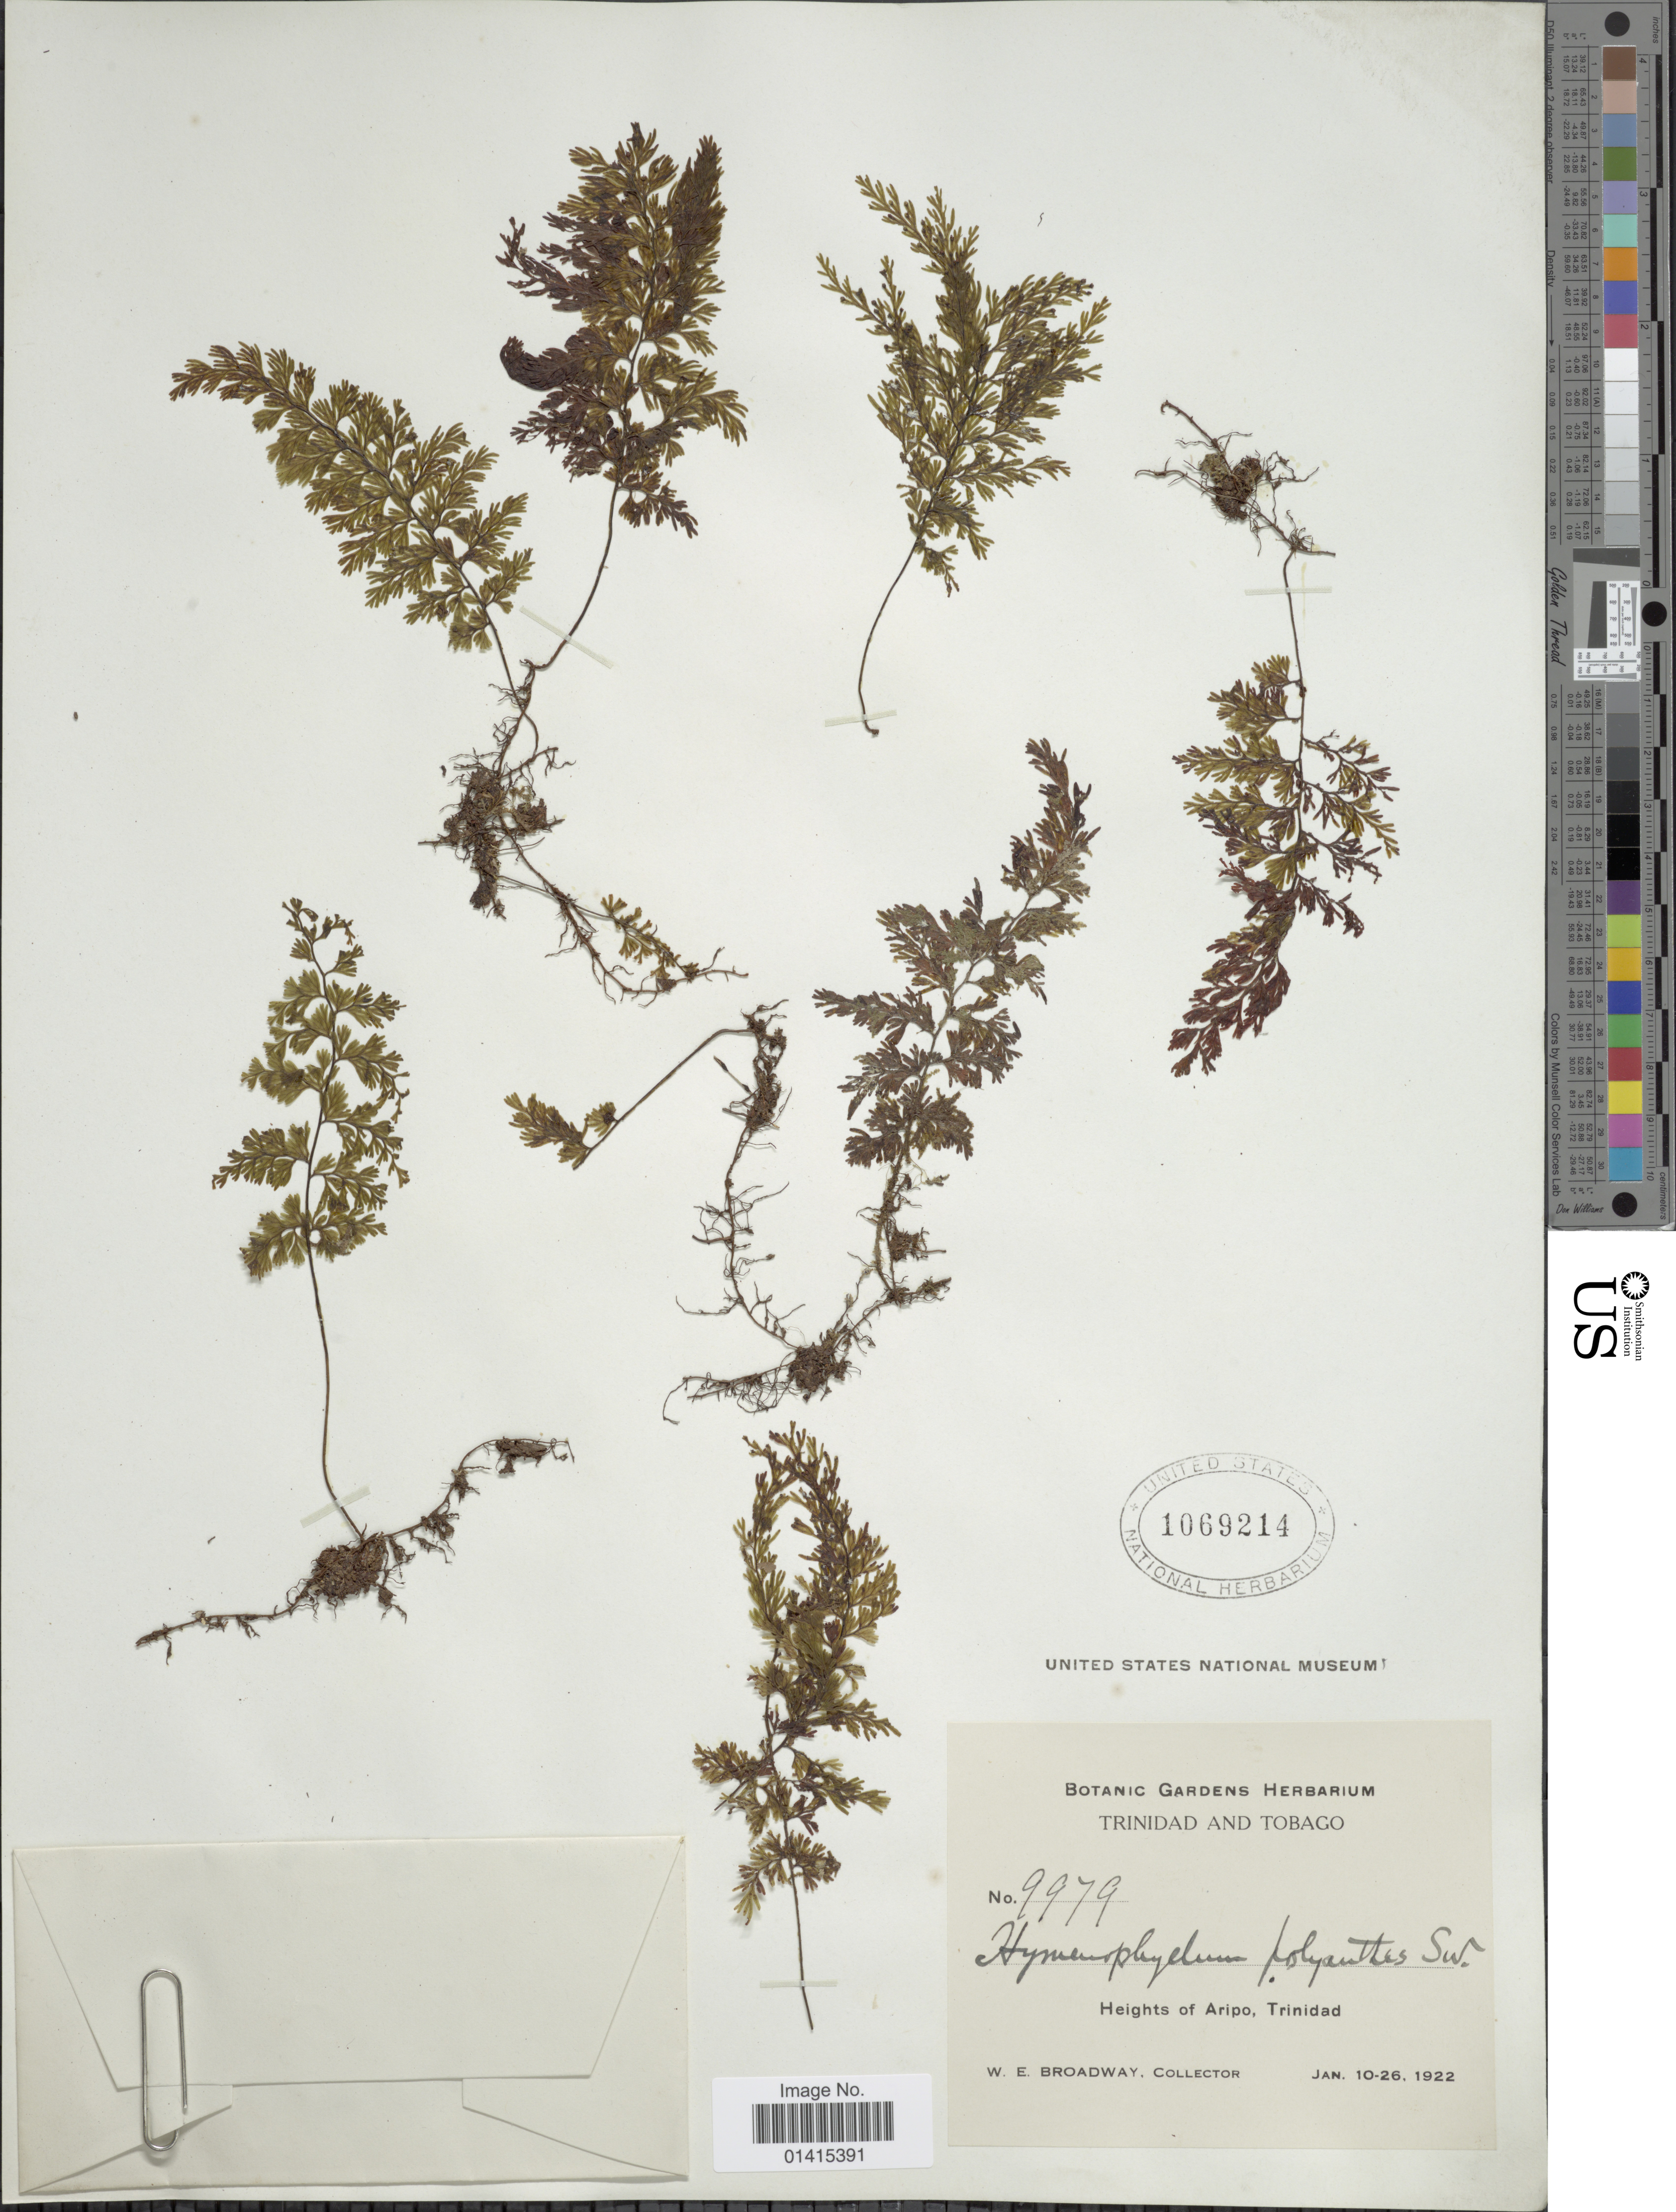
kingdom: Plantae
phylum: Tracheophyta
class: Polypodiopsida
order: Hymenophyllales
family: Hymenophyllaceae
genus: Hymenophyllum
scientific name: Hymenophyllum polyanthos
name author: (Sw.) Sw.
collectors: W. E. Broadway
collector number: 9979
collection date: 1922-01-10/1922-01-26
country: Trinidad and Tobago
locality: Trinidad and Tobago, Heights of Aripo, Trinidad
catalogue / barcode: US 1069214